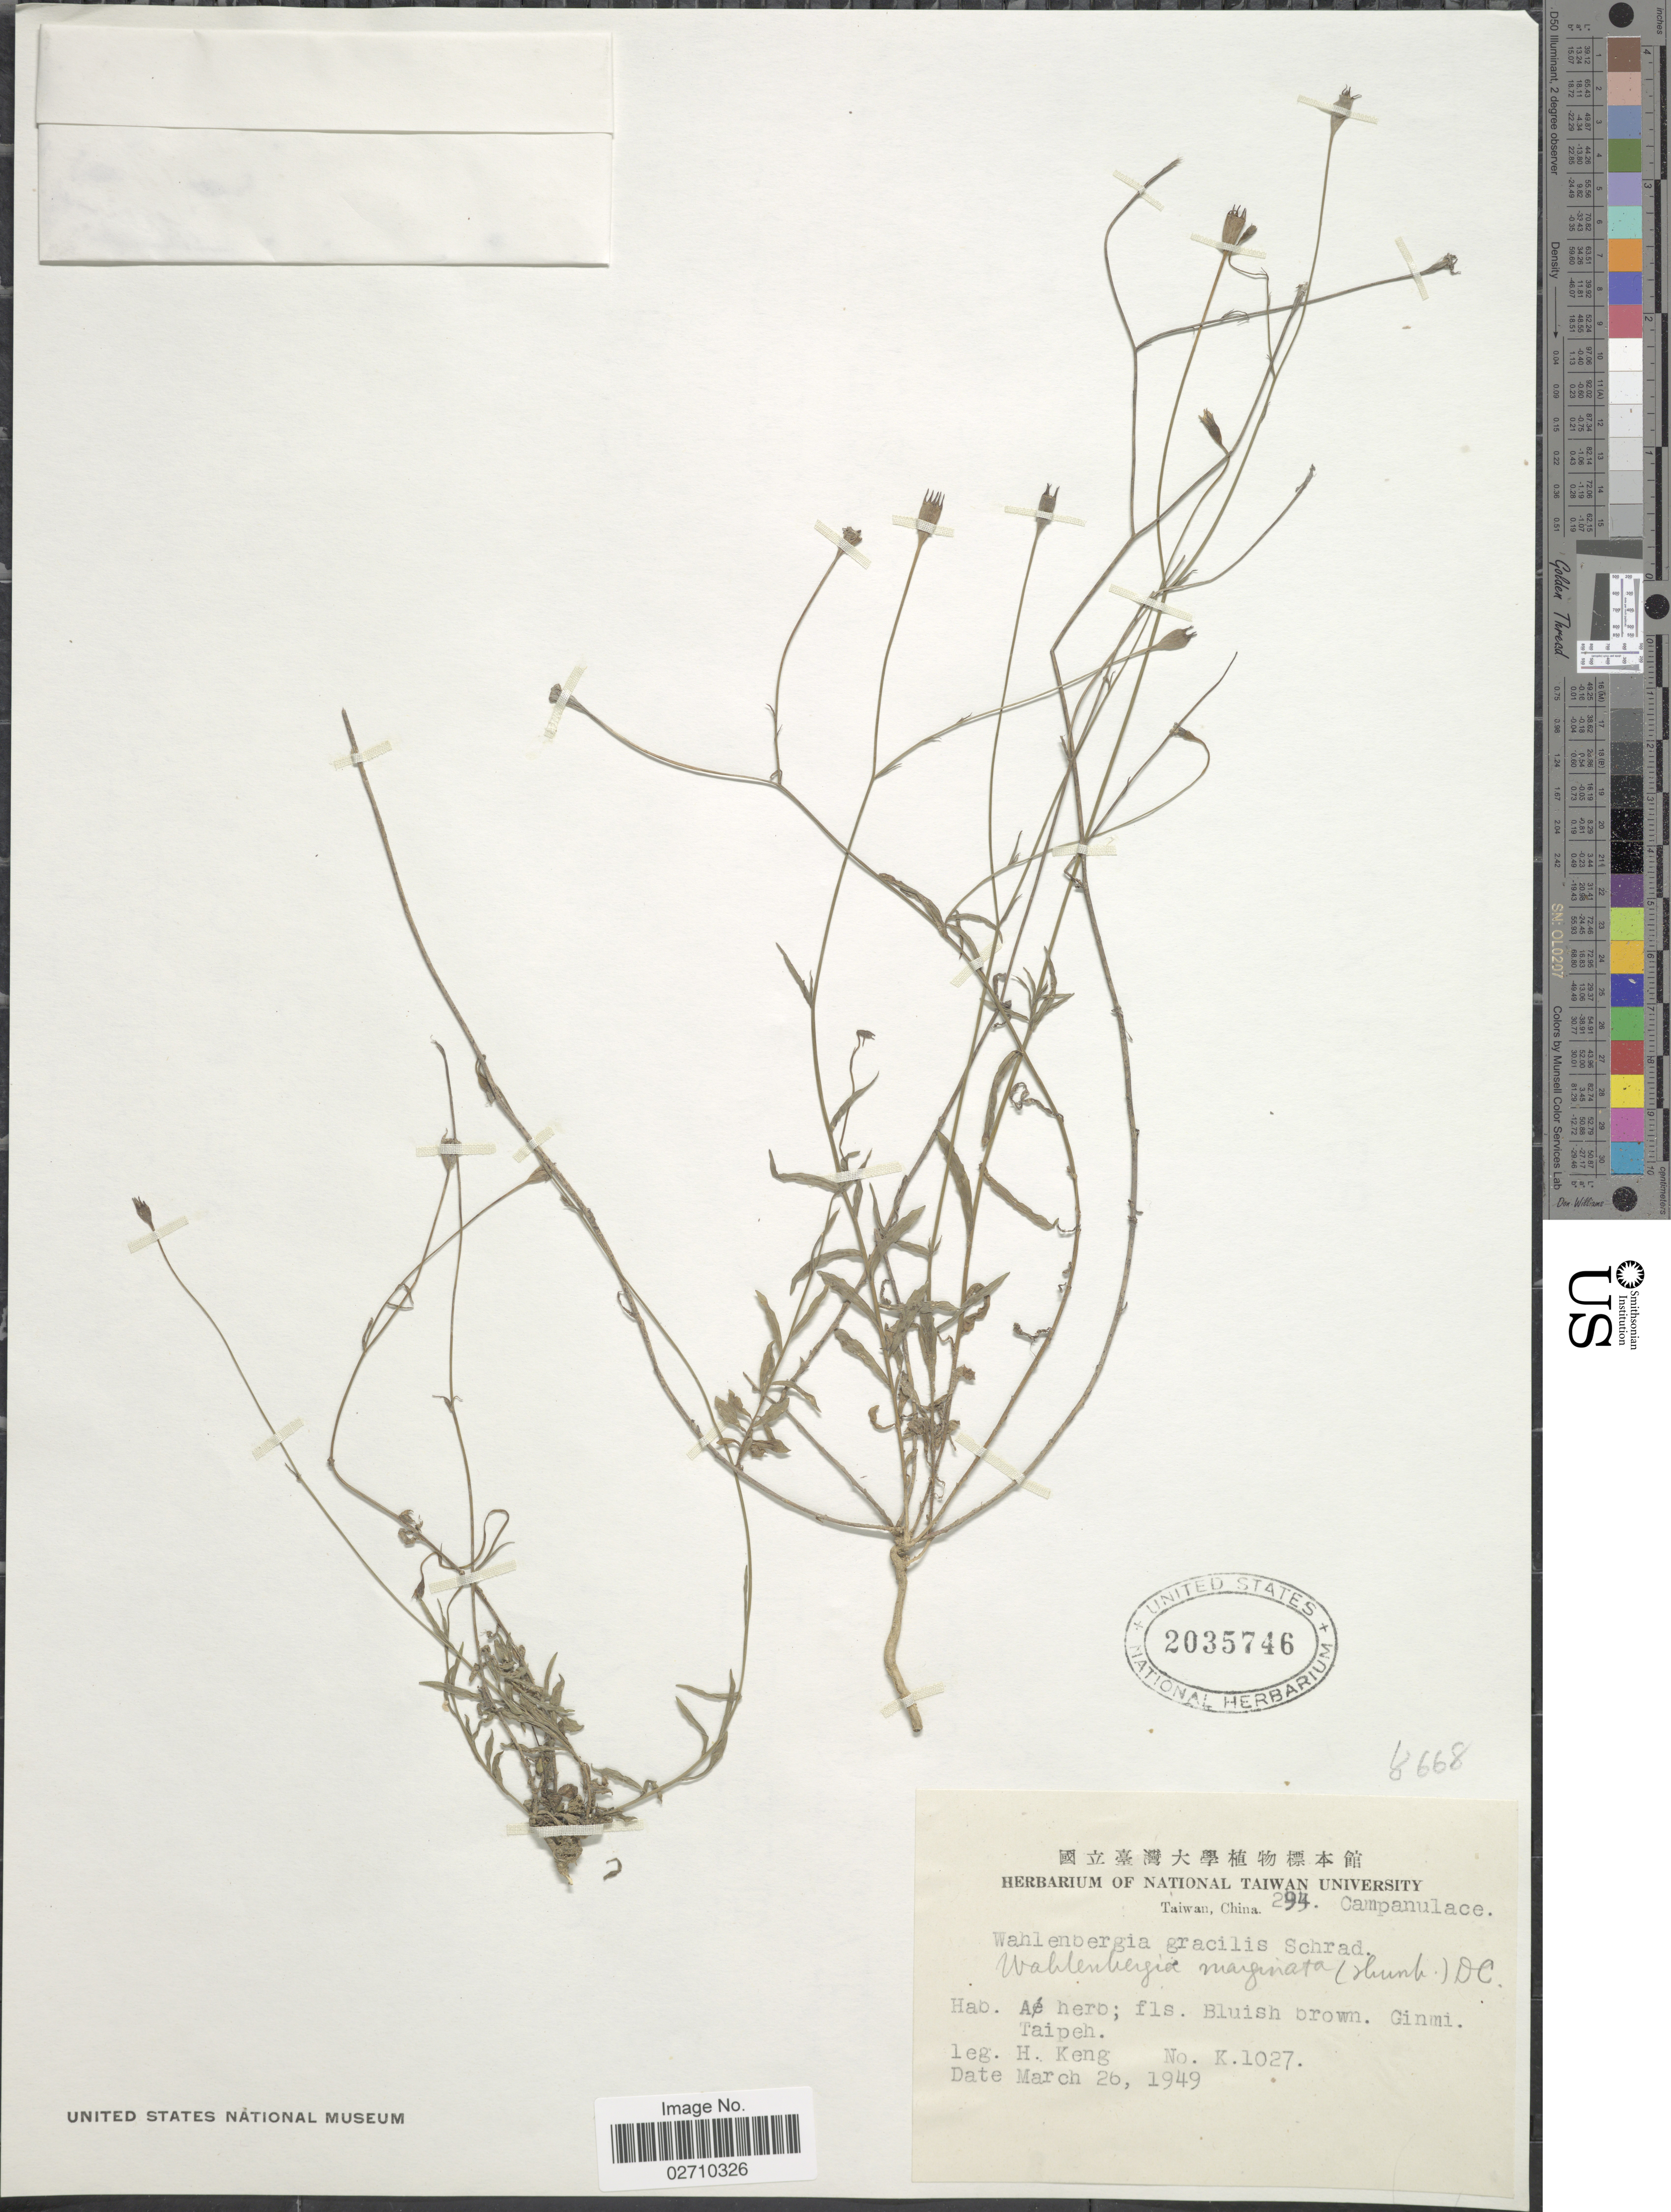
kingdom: Plantae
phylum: Tracheophyta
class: Magnoliopsida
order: Asterales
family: Campanulaceae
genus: Wahlenbergia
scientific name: Wahlenbergia marginata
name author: (Thunb.) A. DC.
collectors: H. Keng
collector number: K1027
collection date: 1949-03-26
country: Taiwan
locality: Ginmi. Taipeh.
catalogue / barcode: US 2035746